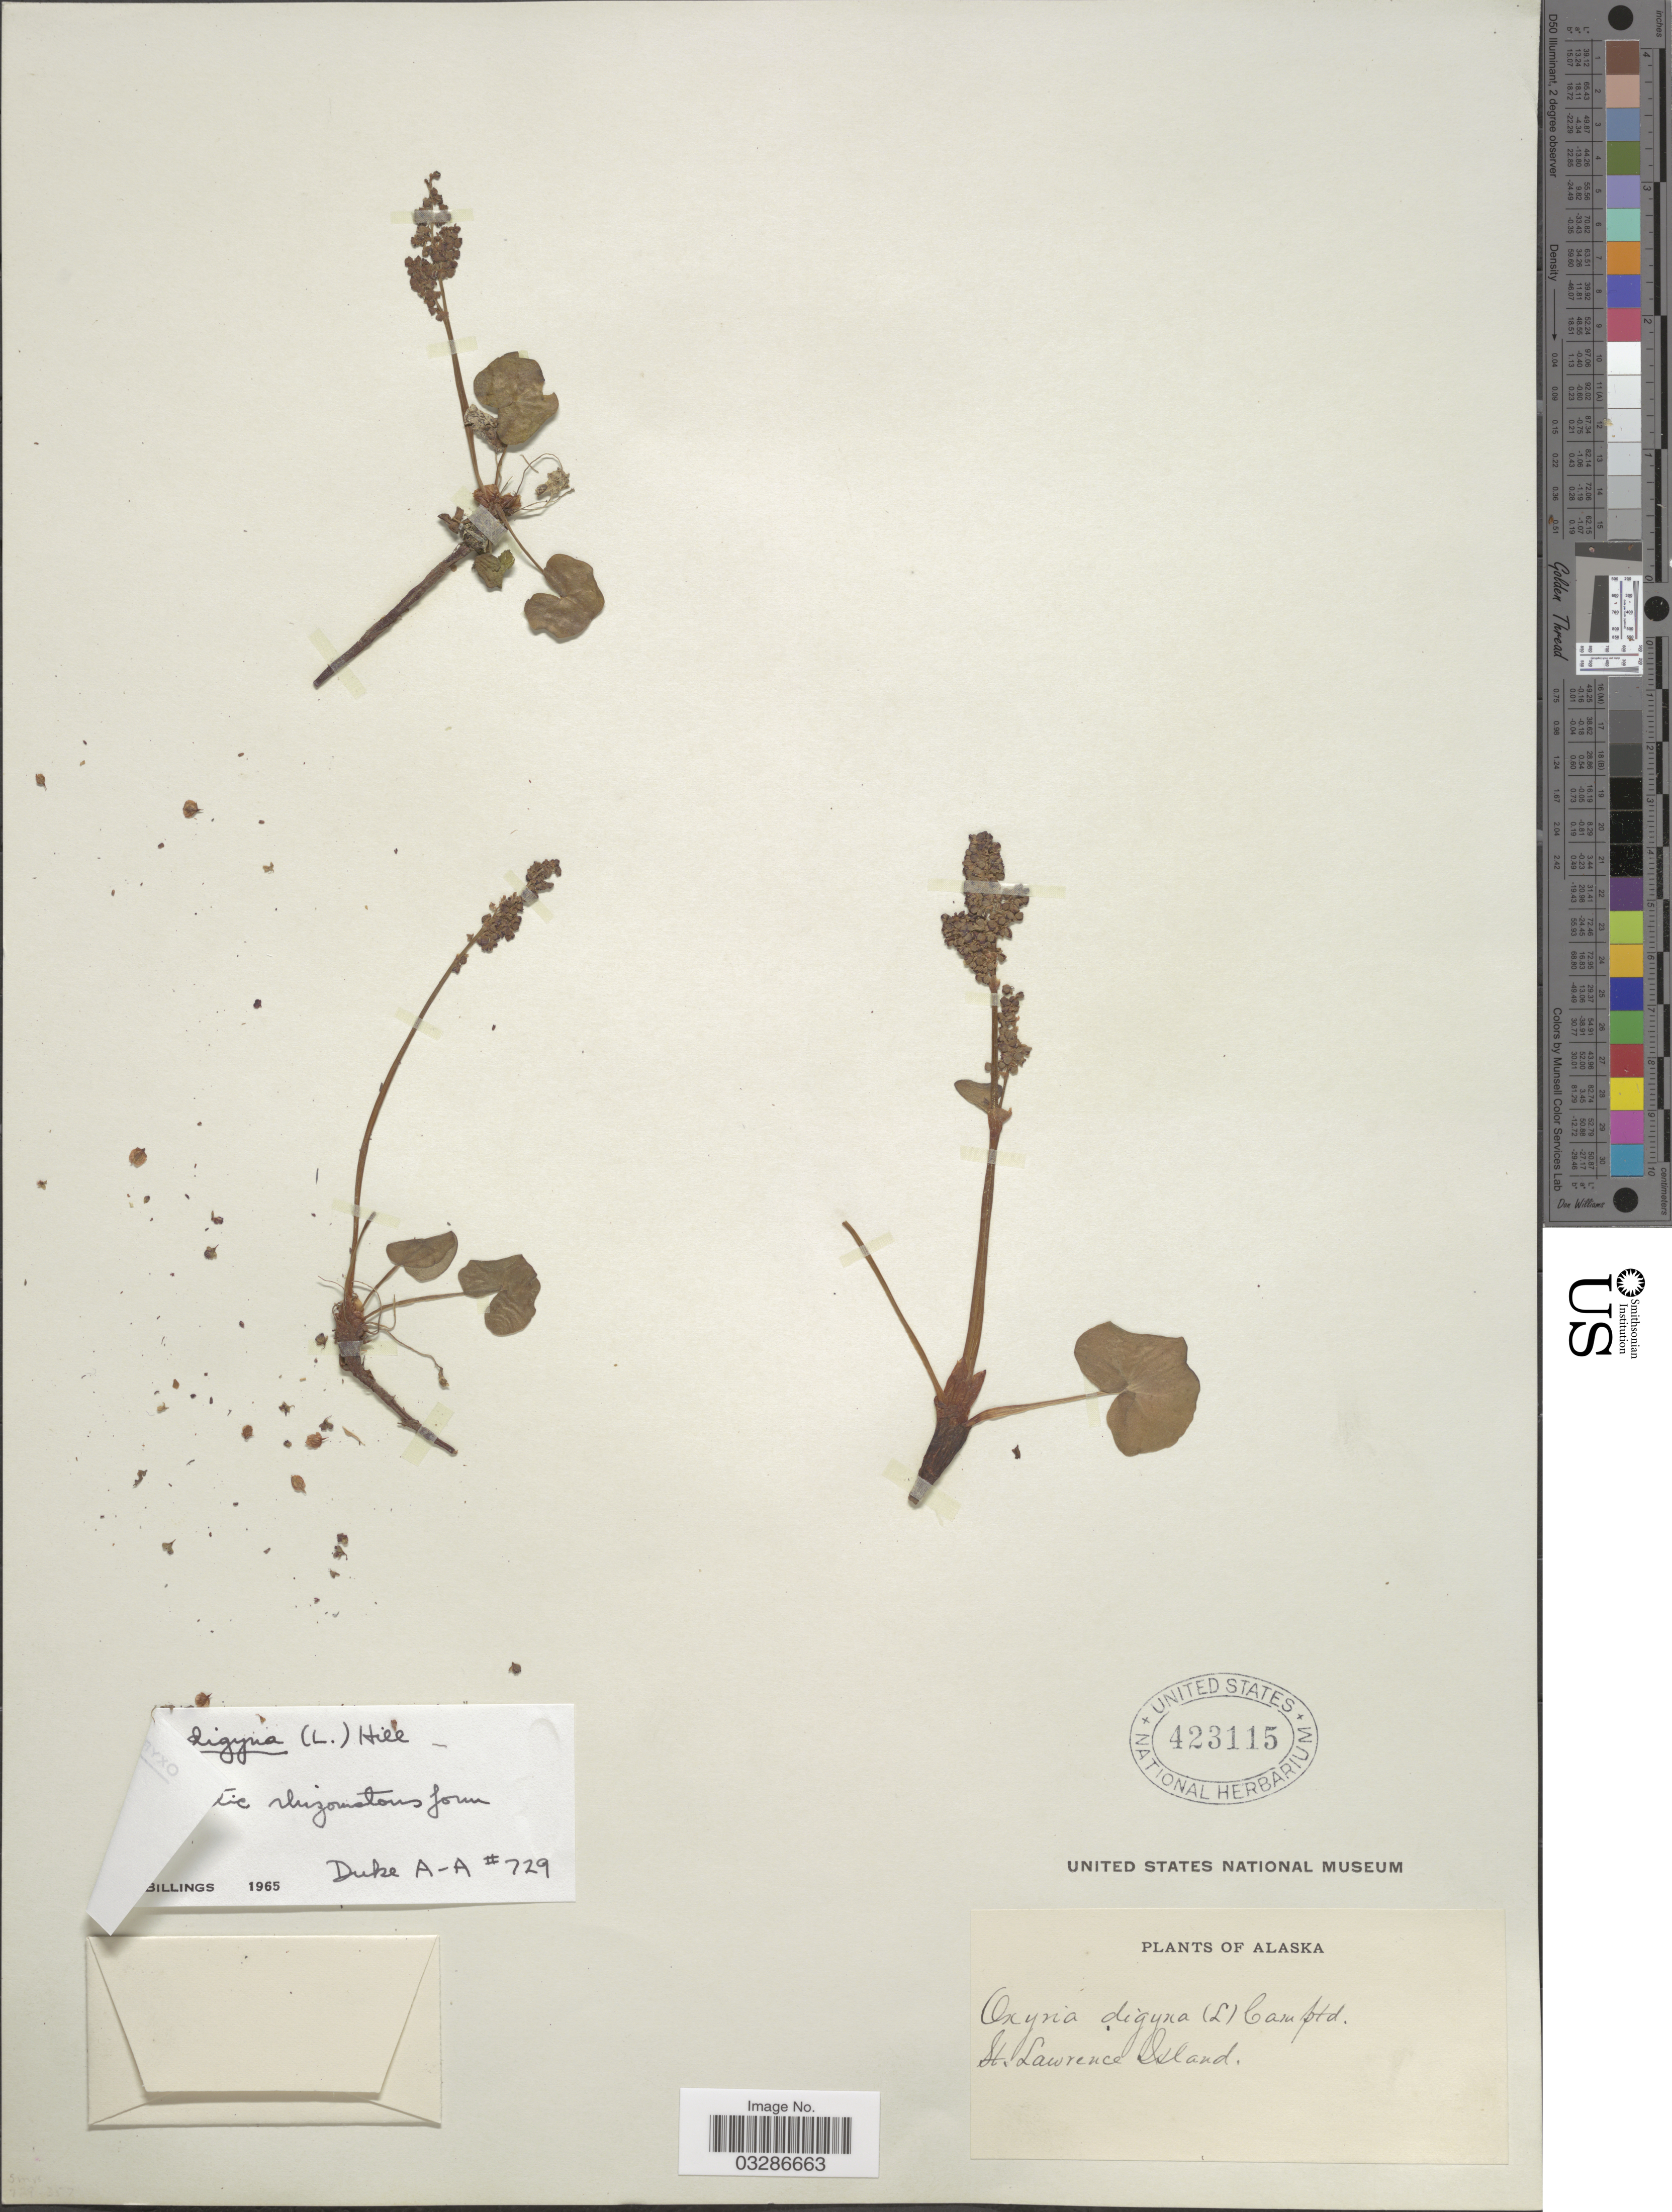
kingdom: Plantae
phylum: Tracheophyta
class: Magnoliopsida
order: Caryophyllales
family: Polygonaceae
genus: Oxyria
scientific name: Oxyria digyna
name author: (L.) Hill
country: United States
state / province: Alaska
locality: St. Lawrence Island.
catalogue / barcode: US 423115